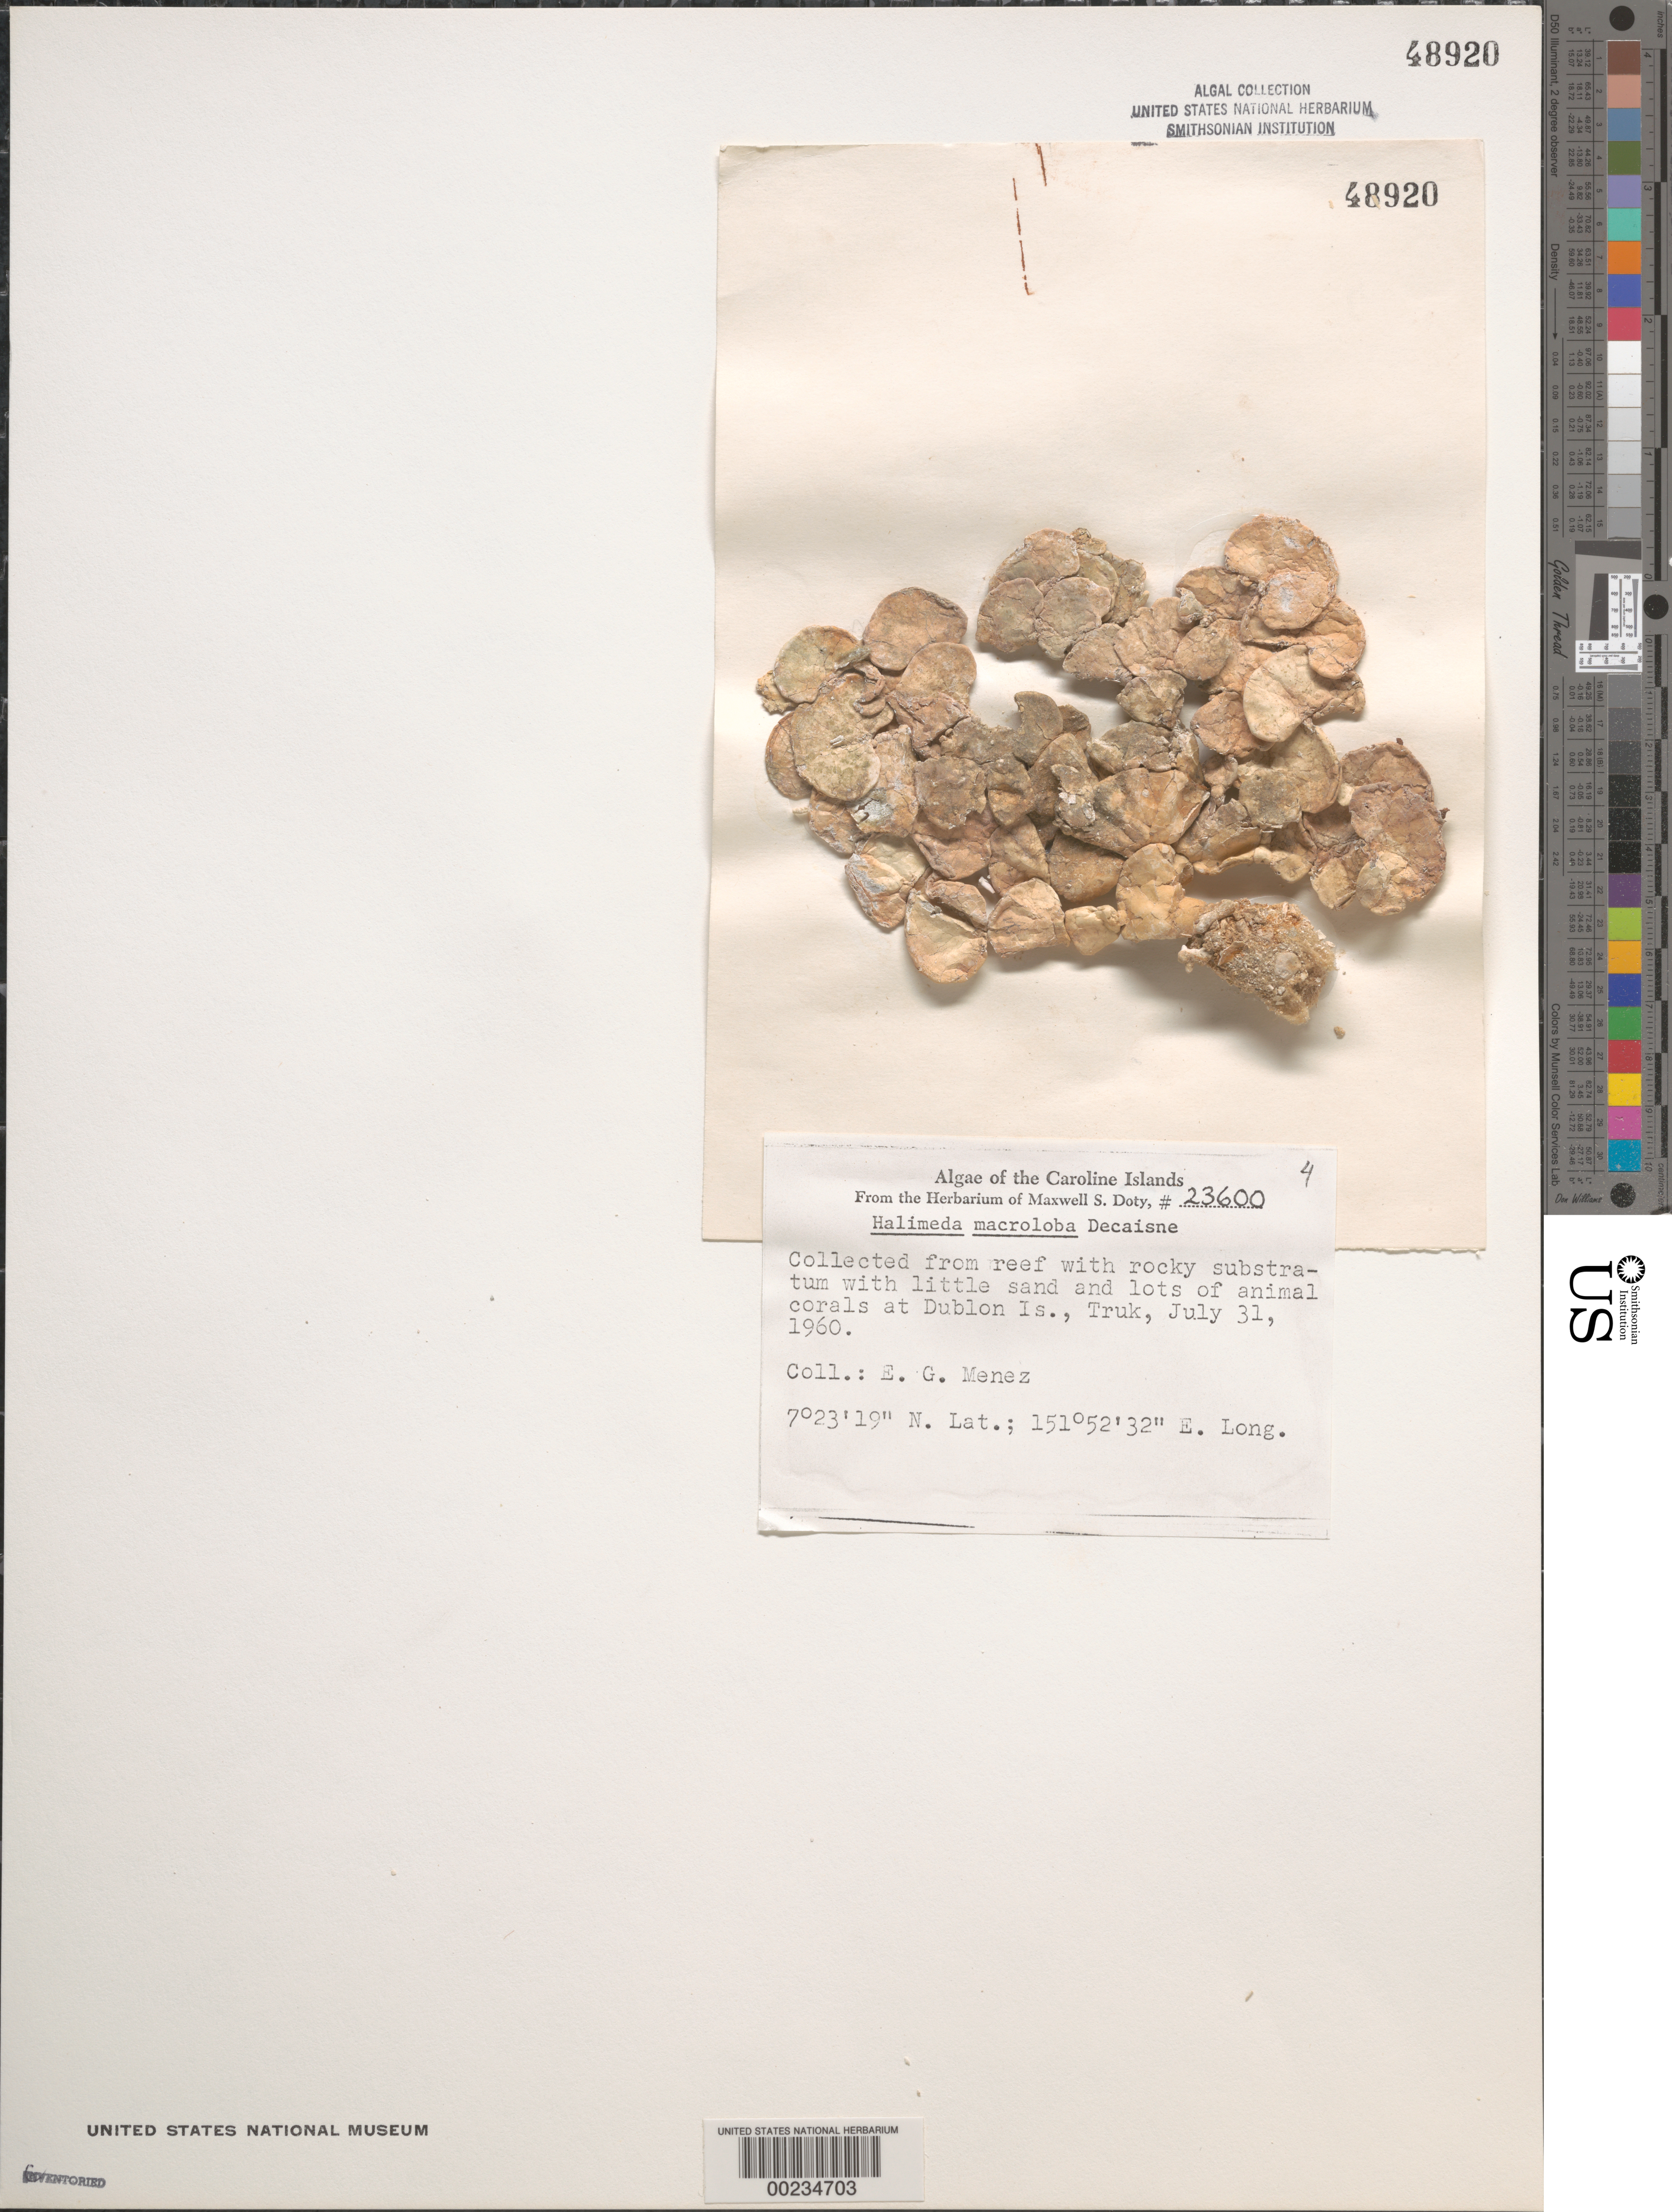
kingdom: Plantae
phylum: Chlorophyta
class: Ulvophyceae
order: Bryopsidales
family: Halimedaceae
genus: Halimeda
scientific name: Halimeda macroloba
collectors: Meñez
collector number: MSD 23600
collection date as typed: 31 Jul 1960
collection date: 1960-07-31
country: Micronesia, Federated States of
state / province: Truk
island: Dublon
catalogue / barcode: US 48920